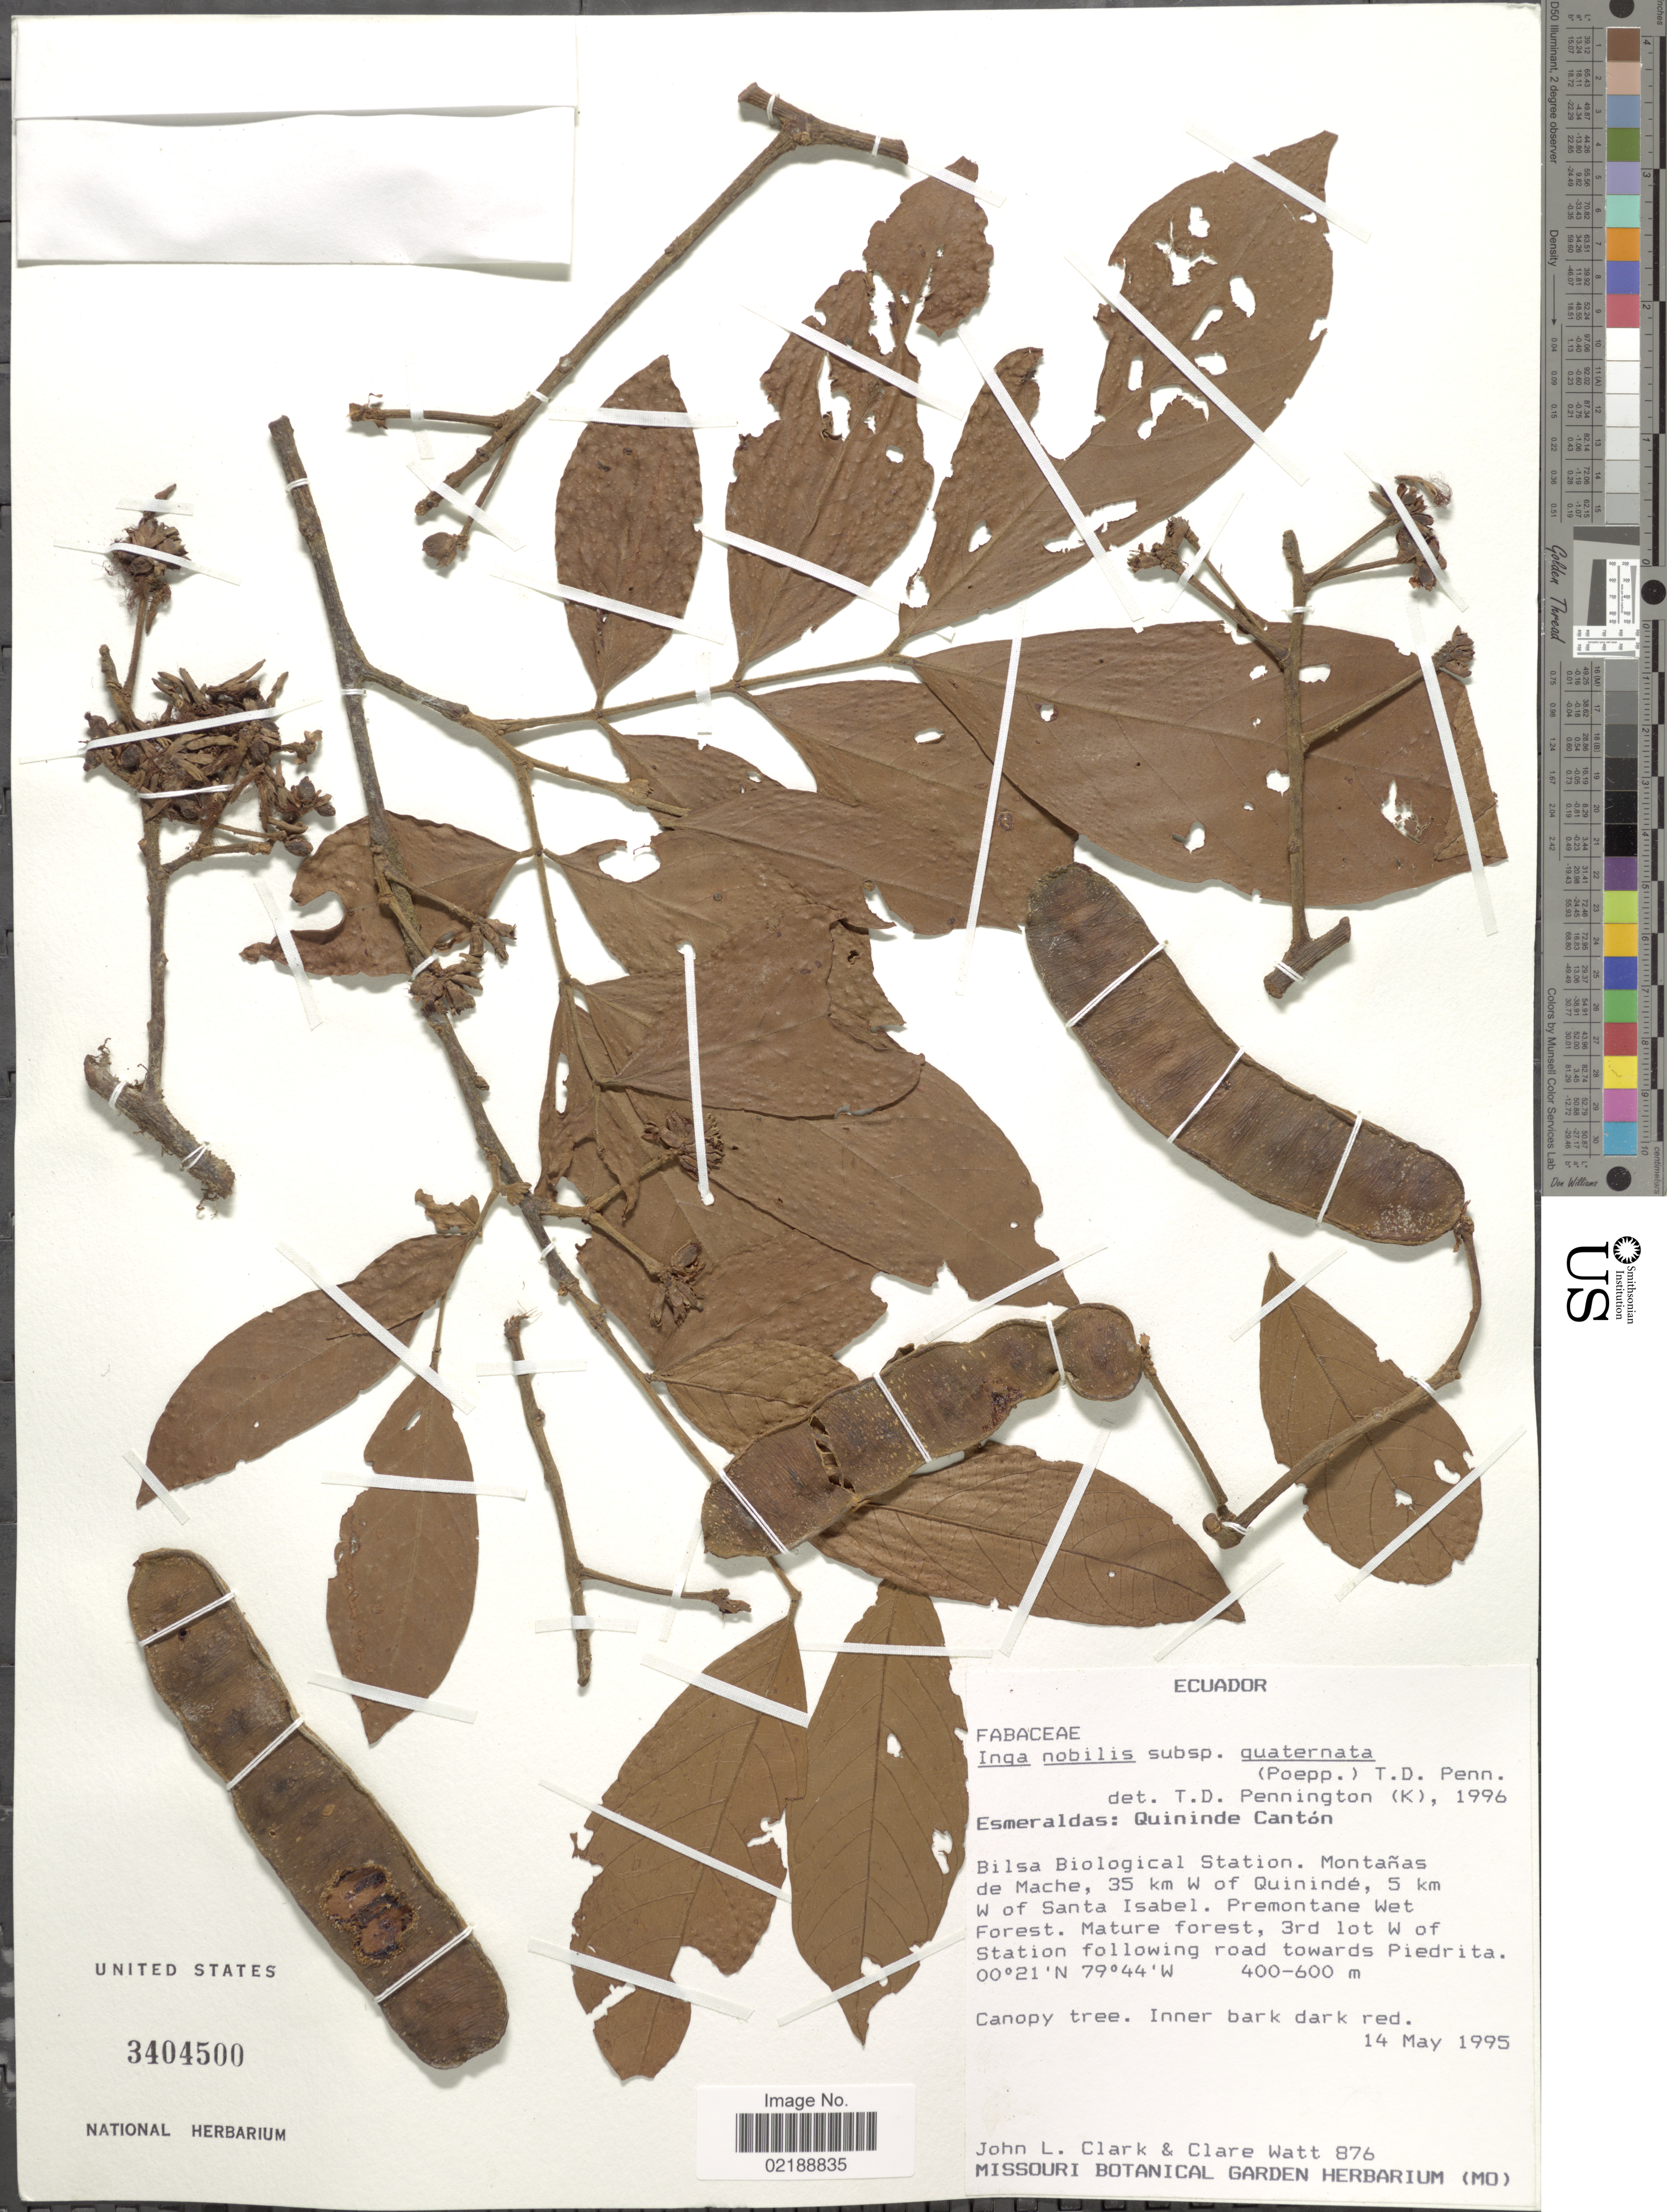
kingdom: Plantae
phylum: Tracheophyta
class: Magnoliopsida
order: Fabales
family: Fabaceae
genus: Inga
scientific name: Inga nobilis subsp. quaternata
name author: (Poepp. & Endl.) T.D. Penn.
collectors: J. L. Clark & C. Watt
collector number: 876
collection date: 1995-05-14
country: Ecuador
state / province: Esmeraldas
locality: Quininde Cantón Bilsa Biological Station, Montañas de Mache, 35 km W of Quinindé, 5 km W of Santa Isabel. Premontane Wet Forest. Mature forest, 3rd lot W of Station following road towards Piedrita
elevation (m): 400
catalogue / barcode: US 3404500